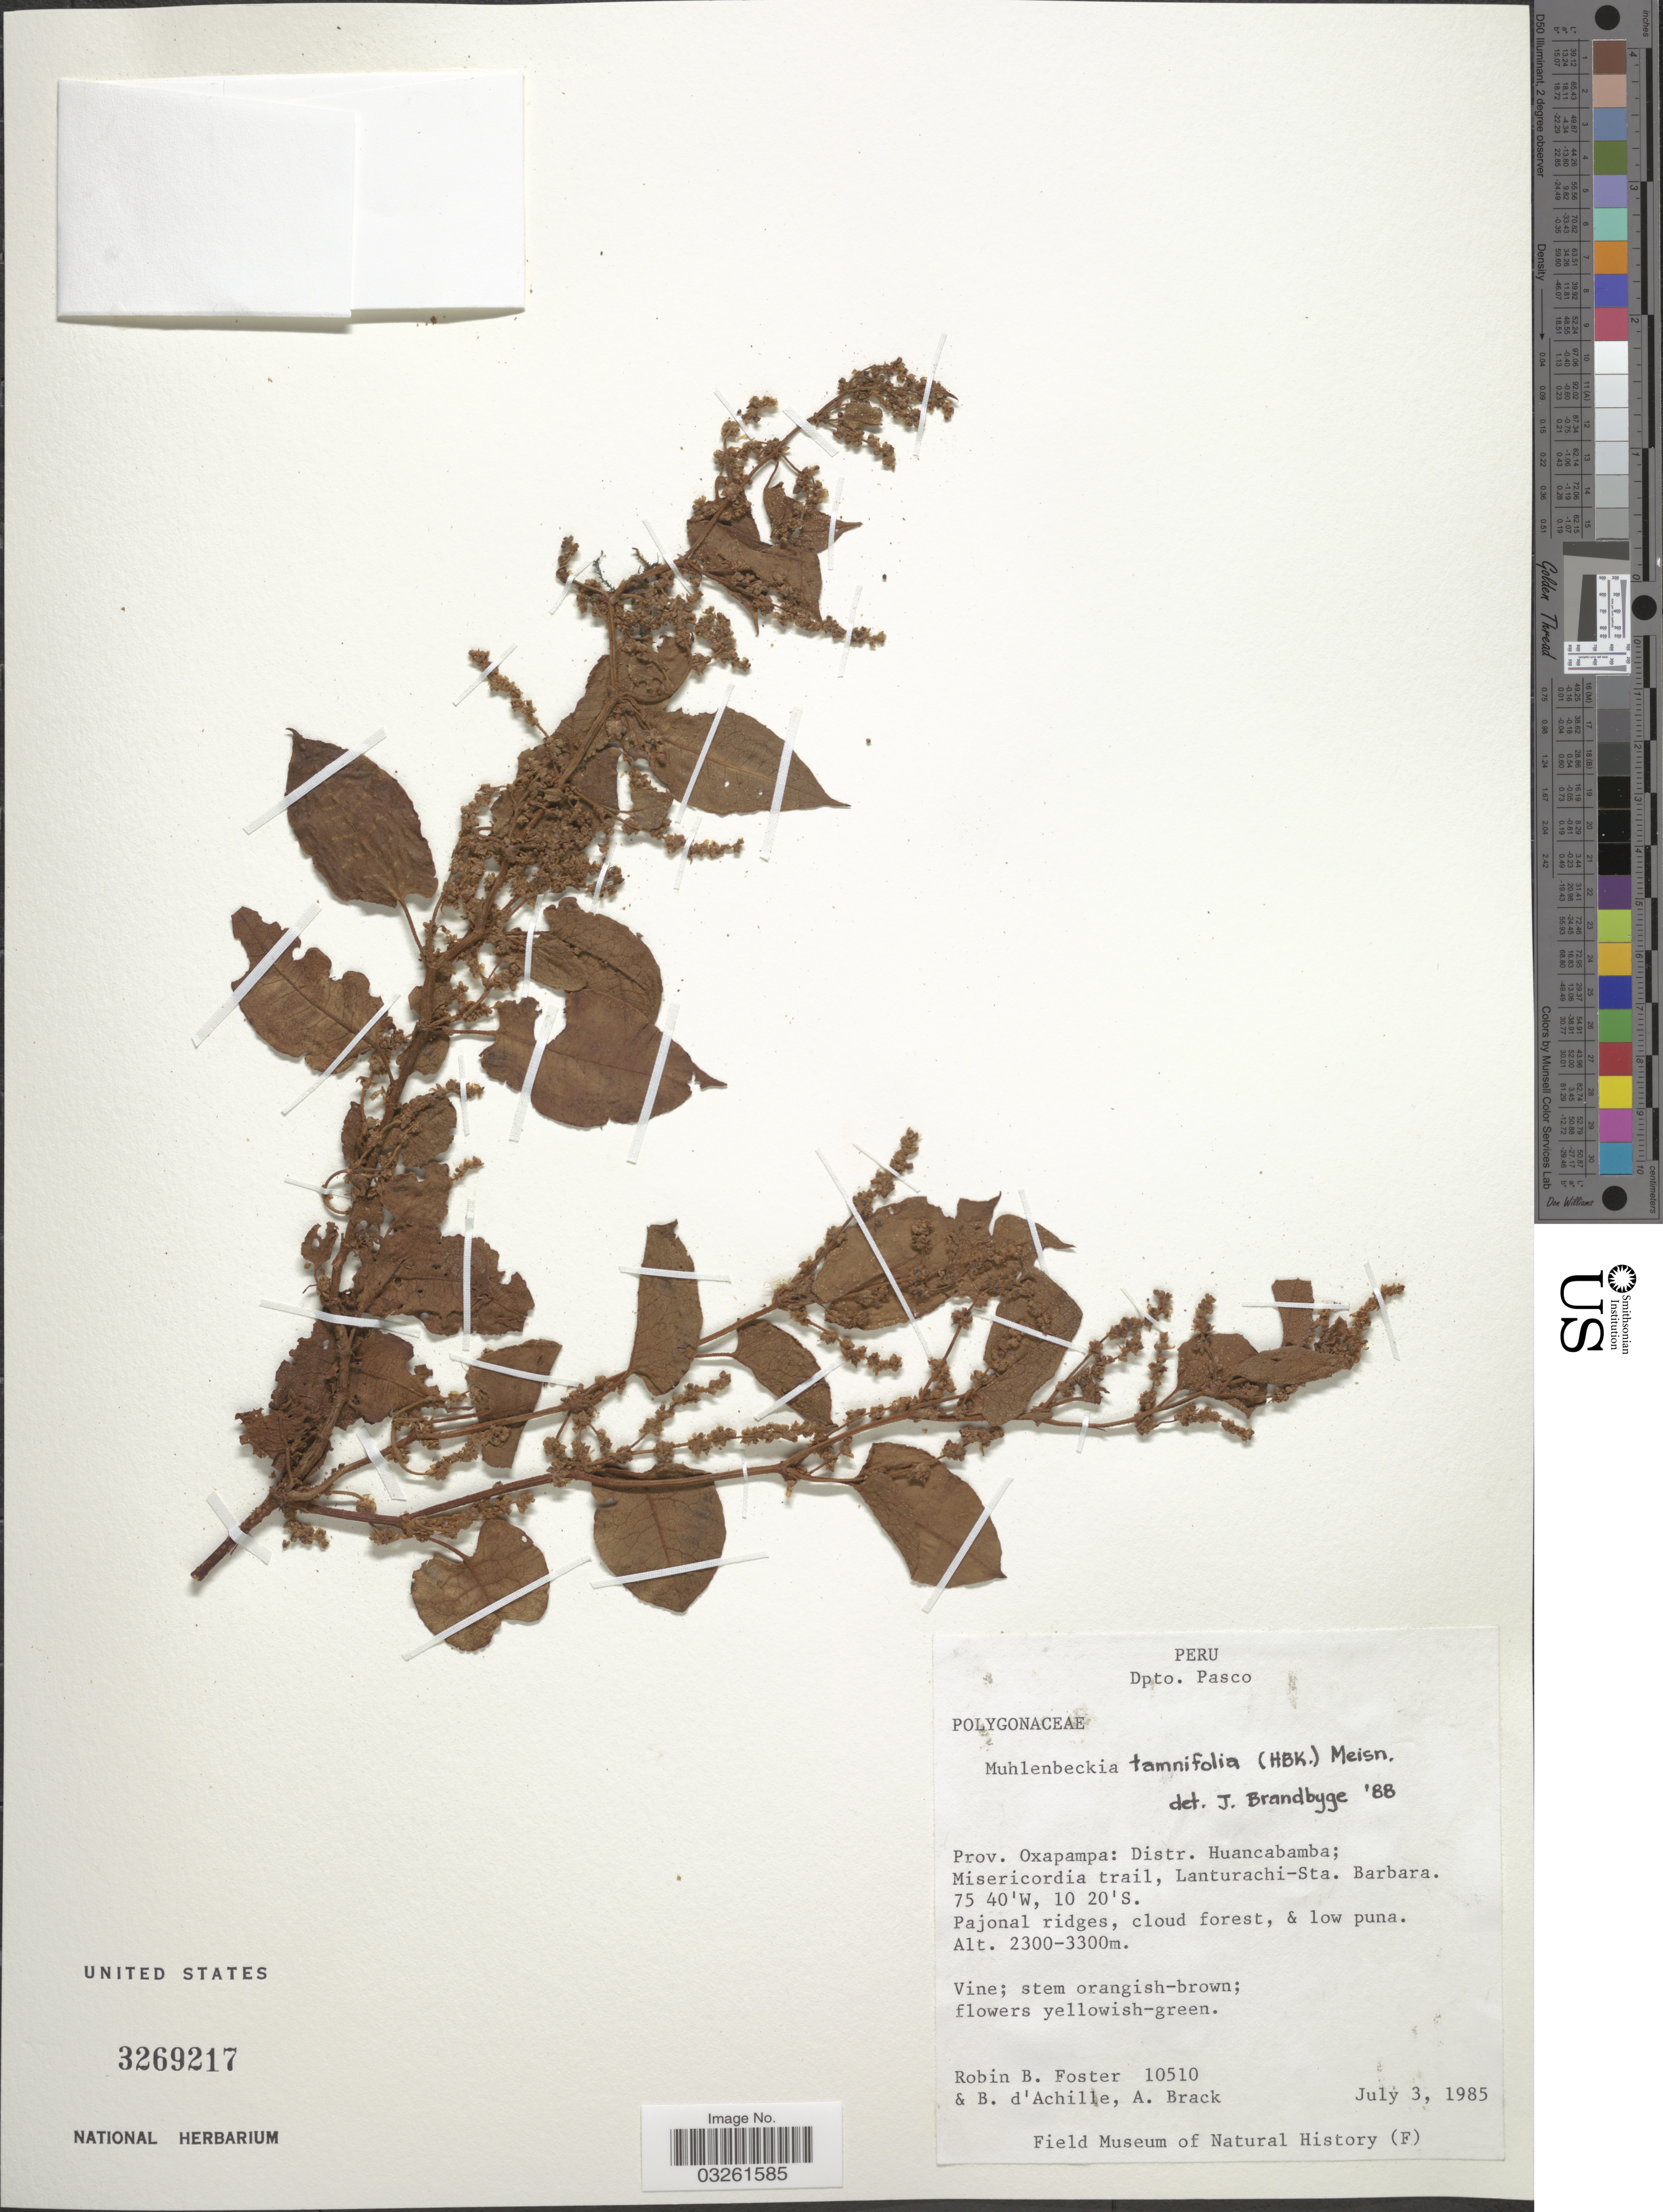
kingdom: Plantae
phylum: Tracheophyta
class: Magnoliopsida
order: Caryophyllales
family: Polygonaceae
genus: Muehlenbeckia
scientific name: Muehlenbeckia tamnifolia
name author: (Kunth) Meisn.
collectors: R. B. Foster, B. d'Achille & A. Brack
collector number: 10510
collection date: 1985-07-03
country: Peru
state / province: Pasco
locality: Dpto. Pasco, Prov. Oxapmapa: Distr. Huancabamba; Misericordia trail, Lanturachi-Sta. Barbara.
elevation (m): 2300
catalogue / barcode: US 3269217